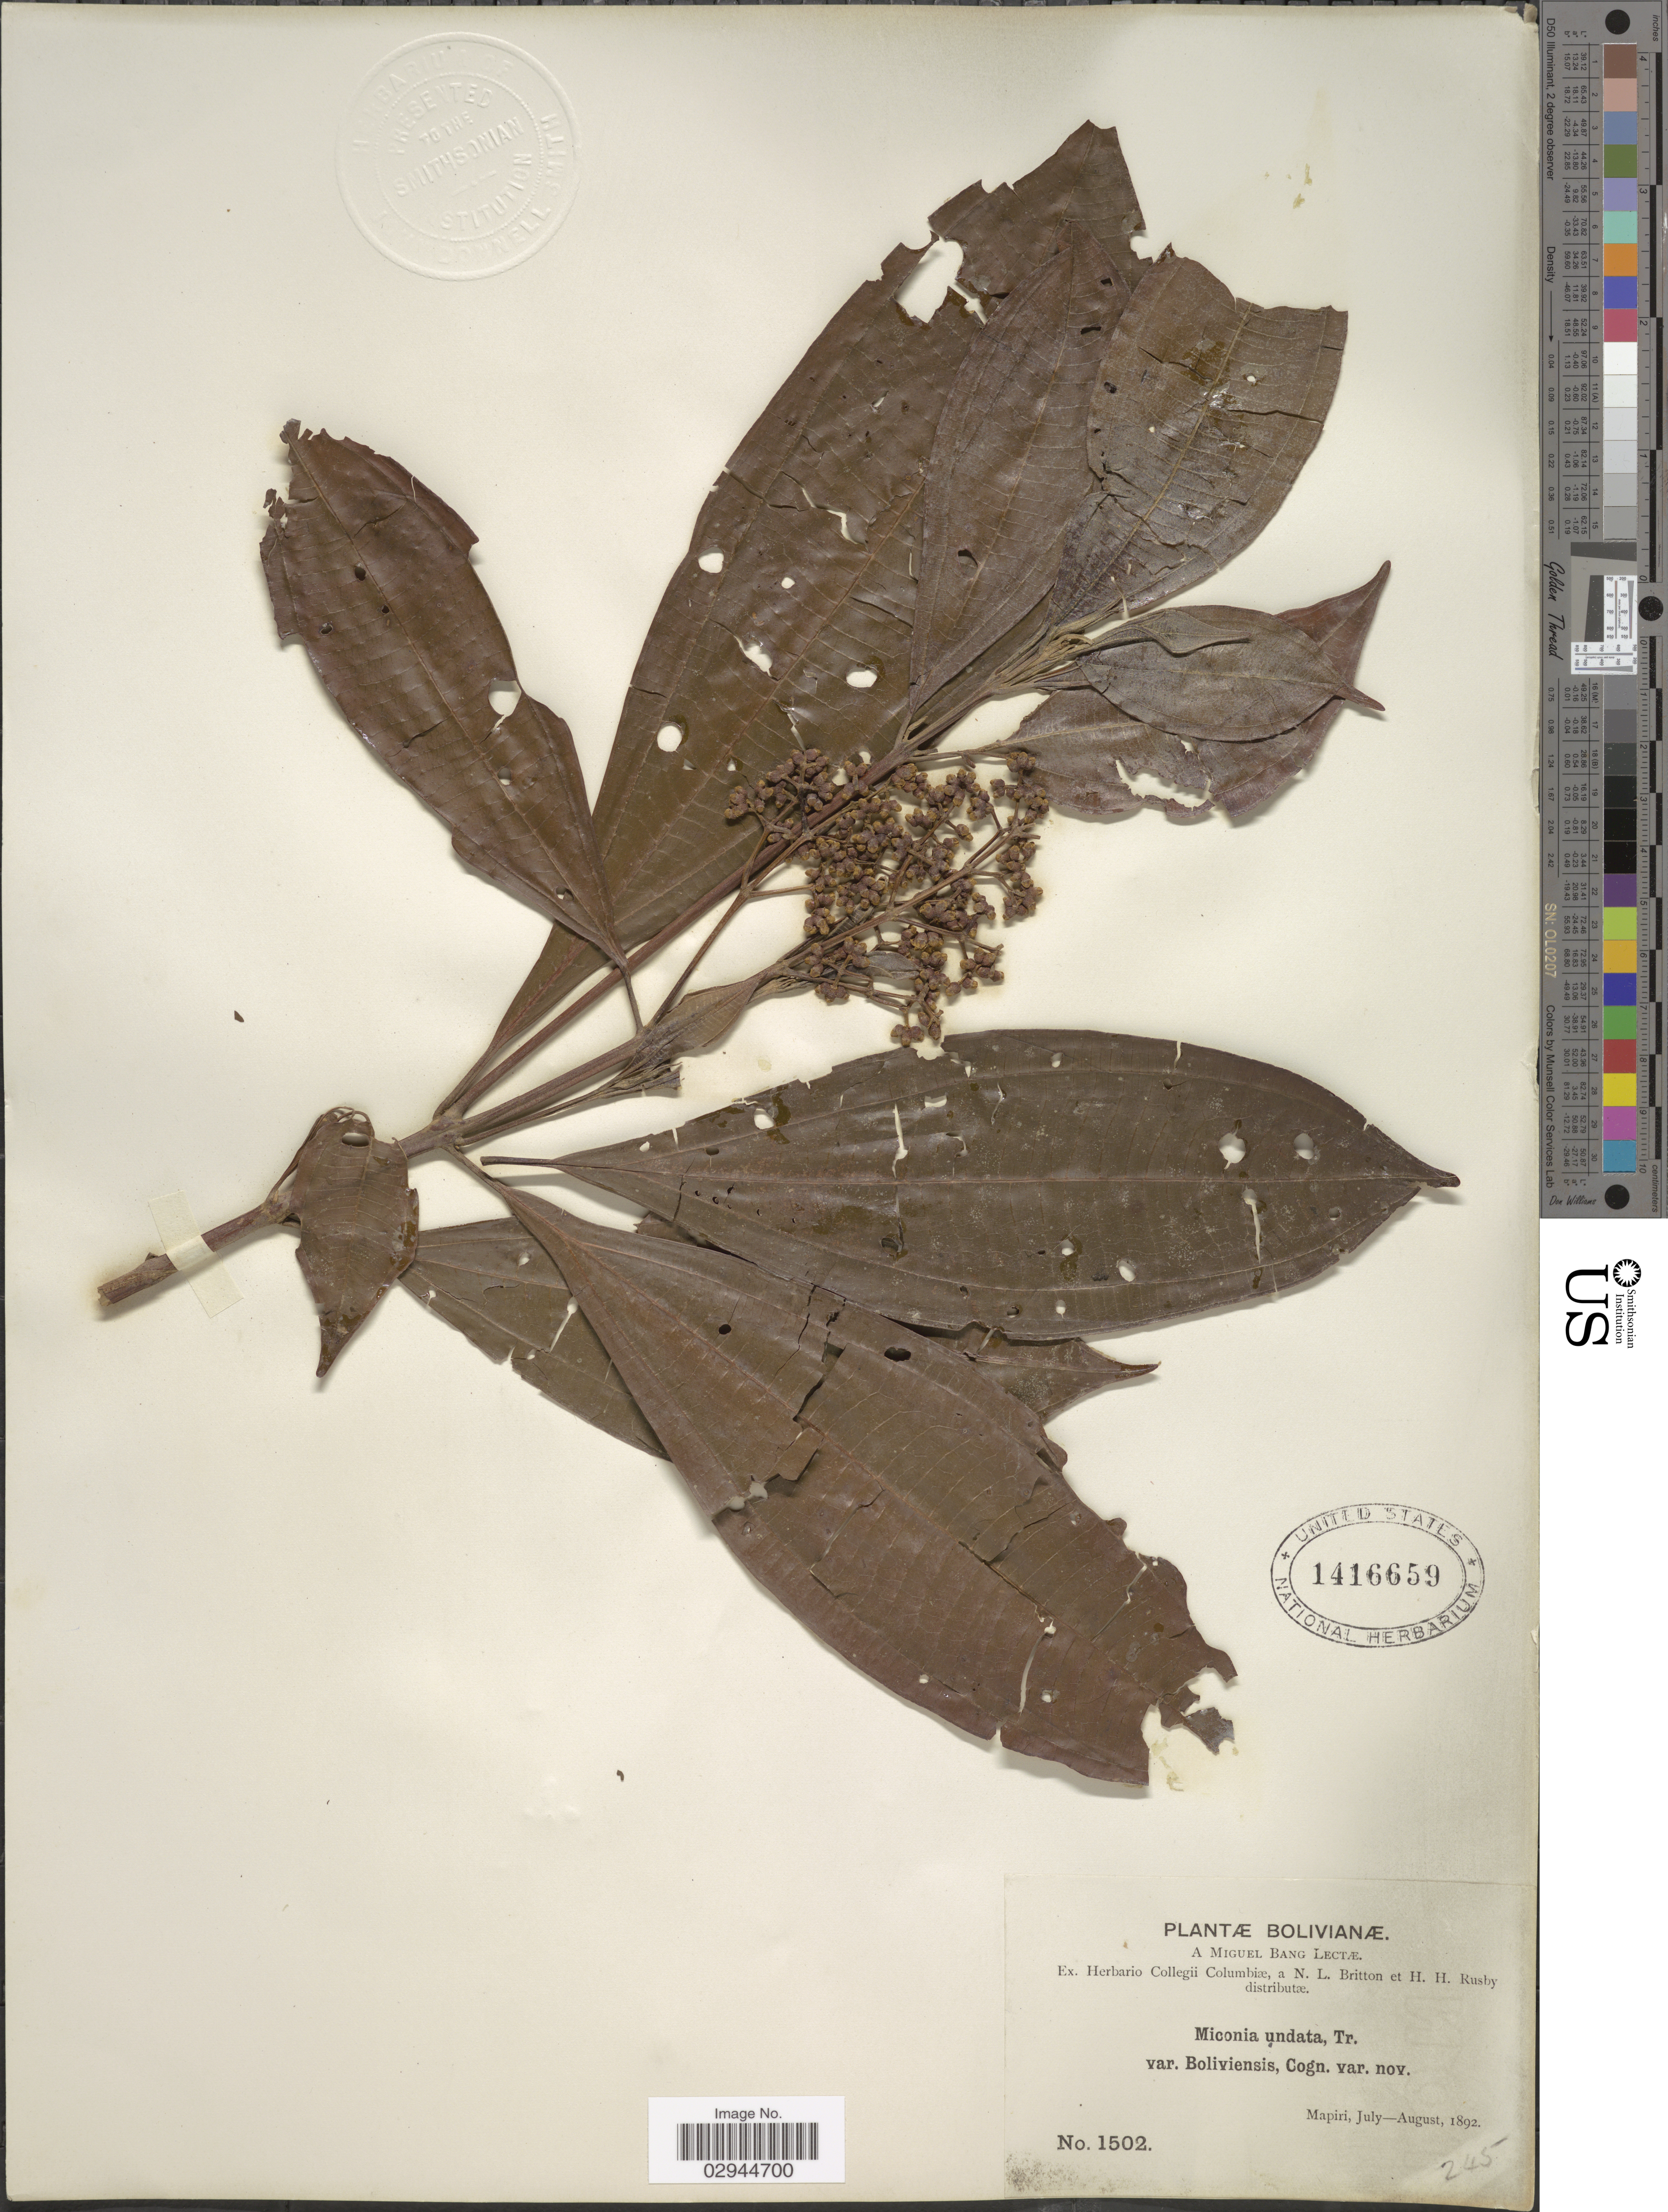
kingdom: Plantae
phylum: Tracheophyta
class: Magnoliopsida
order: Myrtales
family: Melastomataceae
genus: Miconia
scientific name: Miconia undata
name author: Triana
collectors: M. Bang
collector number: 1502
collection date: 1892-07/1892-08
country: Bolivia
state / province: La Paz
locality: Mapiri.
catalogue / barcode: US 1416659